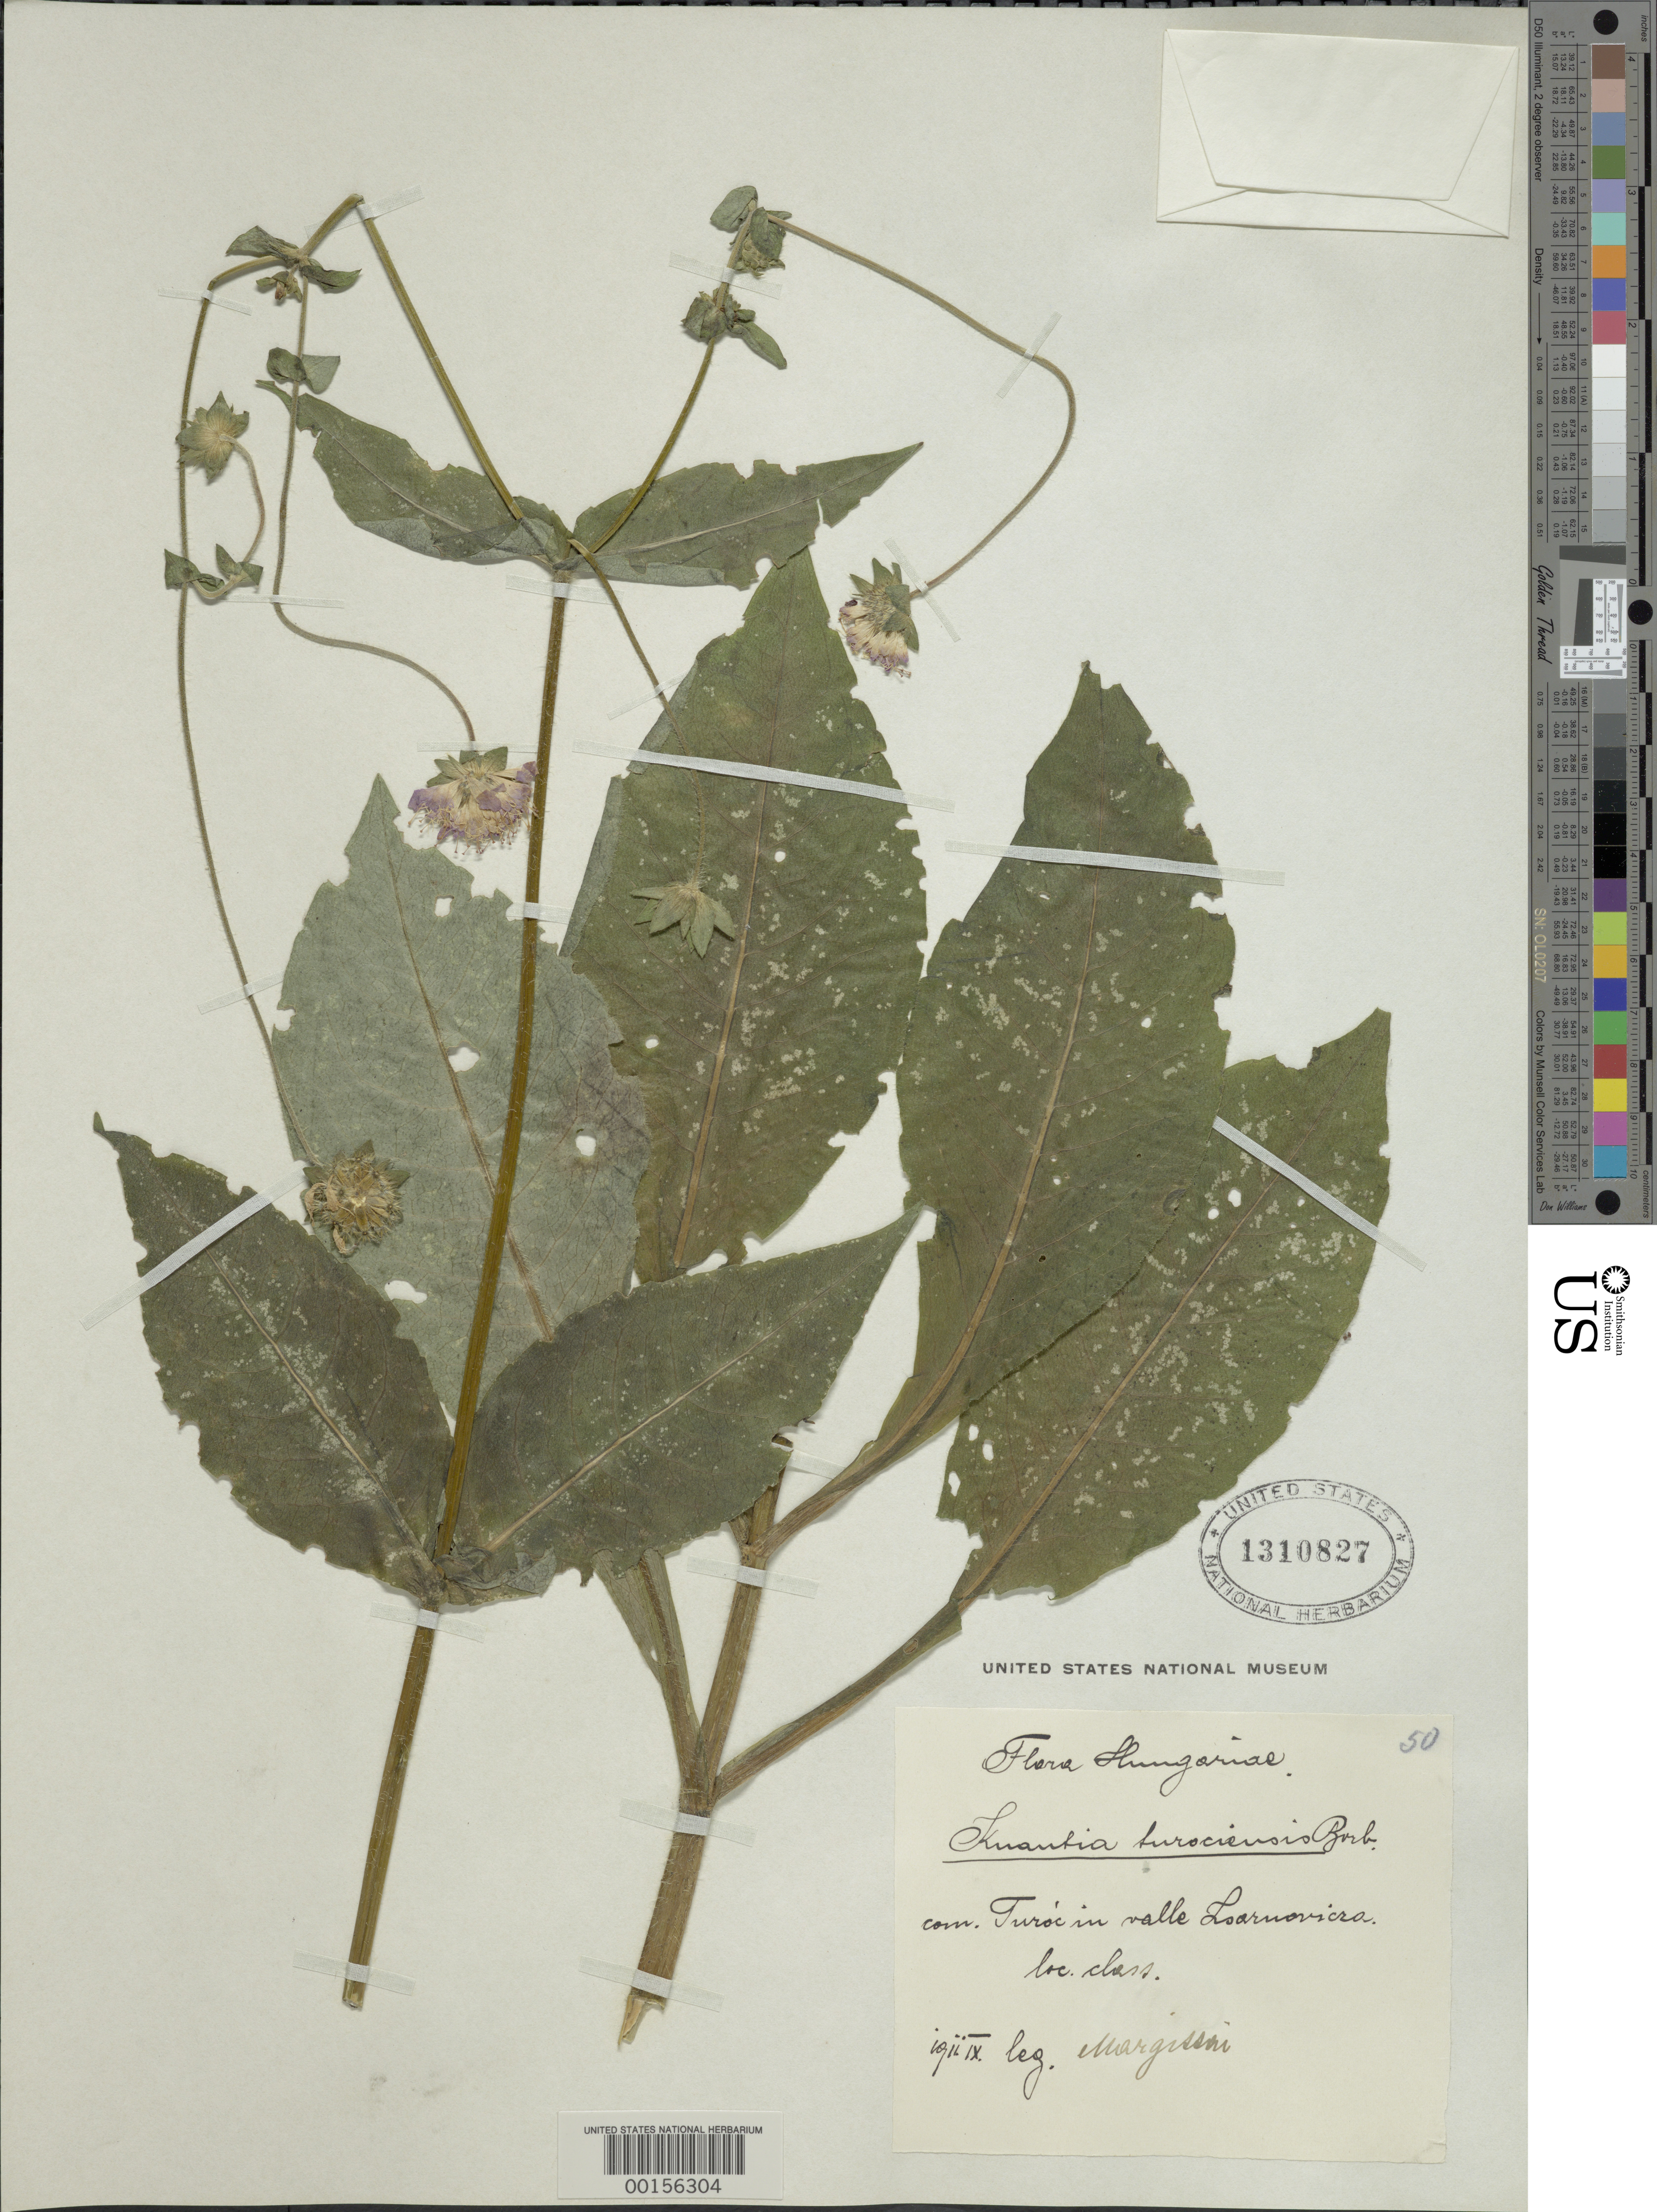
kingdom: Plantae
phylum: Tracheophyta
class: Magnoliopsida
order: Dipsacales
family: Caprifoliaceae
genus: Knautia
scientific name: Knautia turocensis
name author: Borbás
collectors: -. Margissai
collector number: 50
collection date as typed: Sep 1916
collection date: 1916-09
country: Hungary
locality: Turoc in valle Loarnovicro.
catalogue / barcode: US 1310827